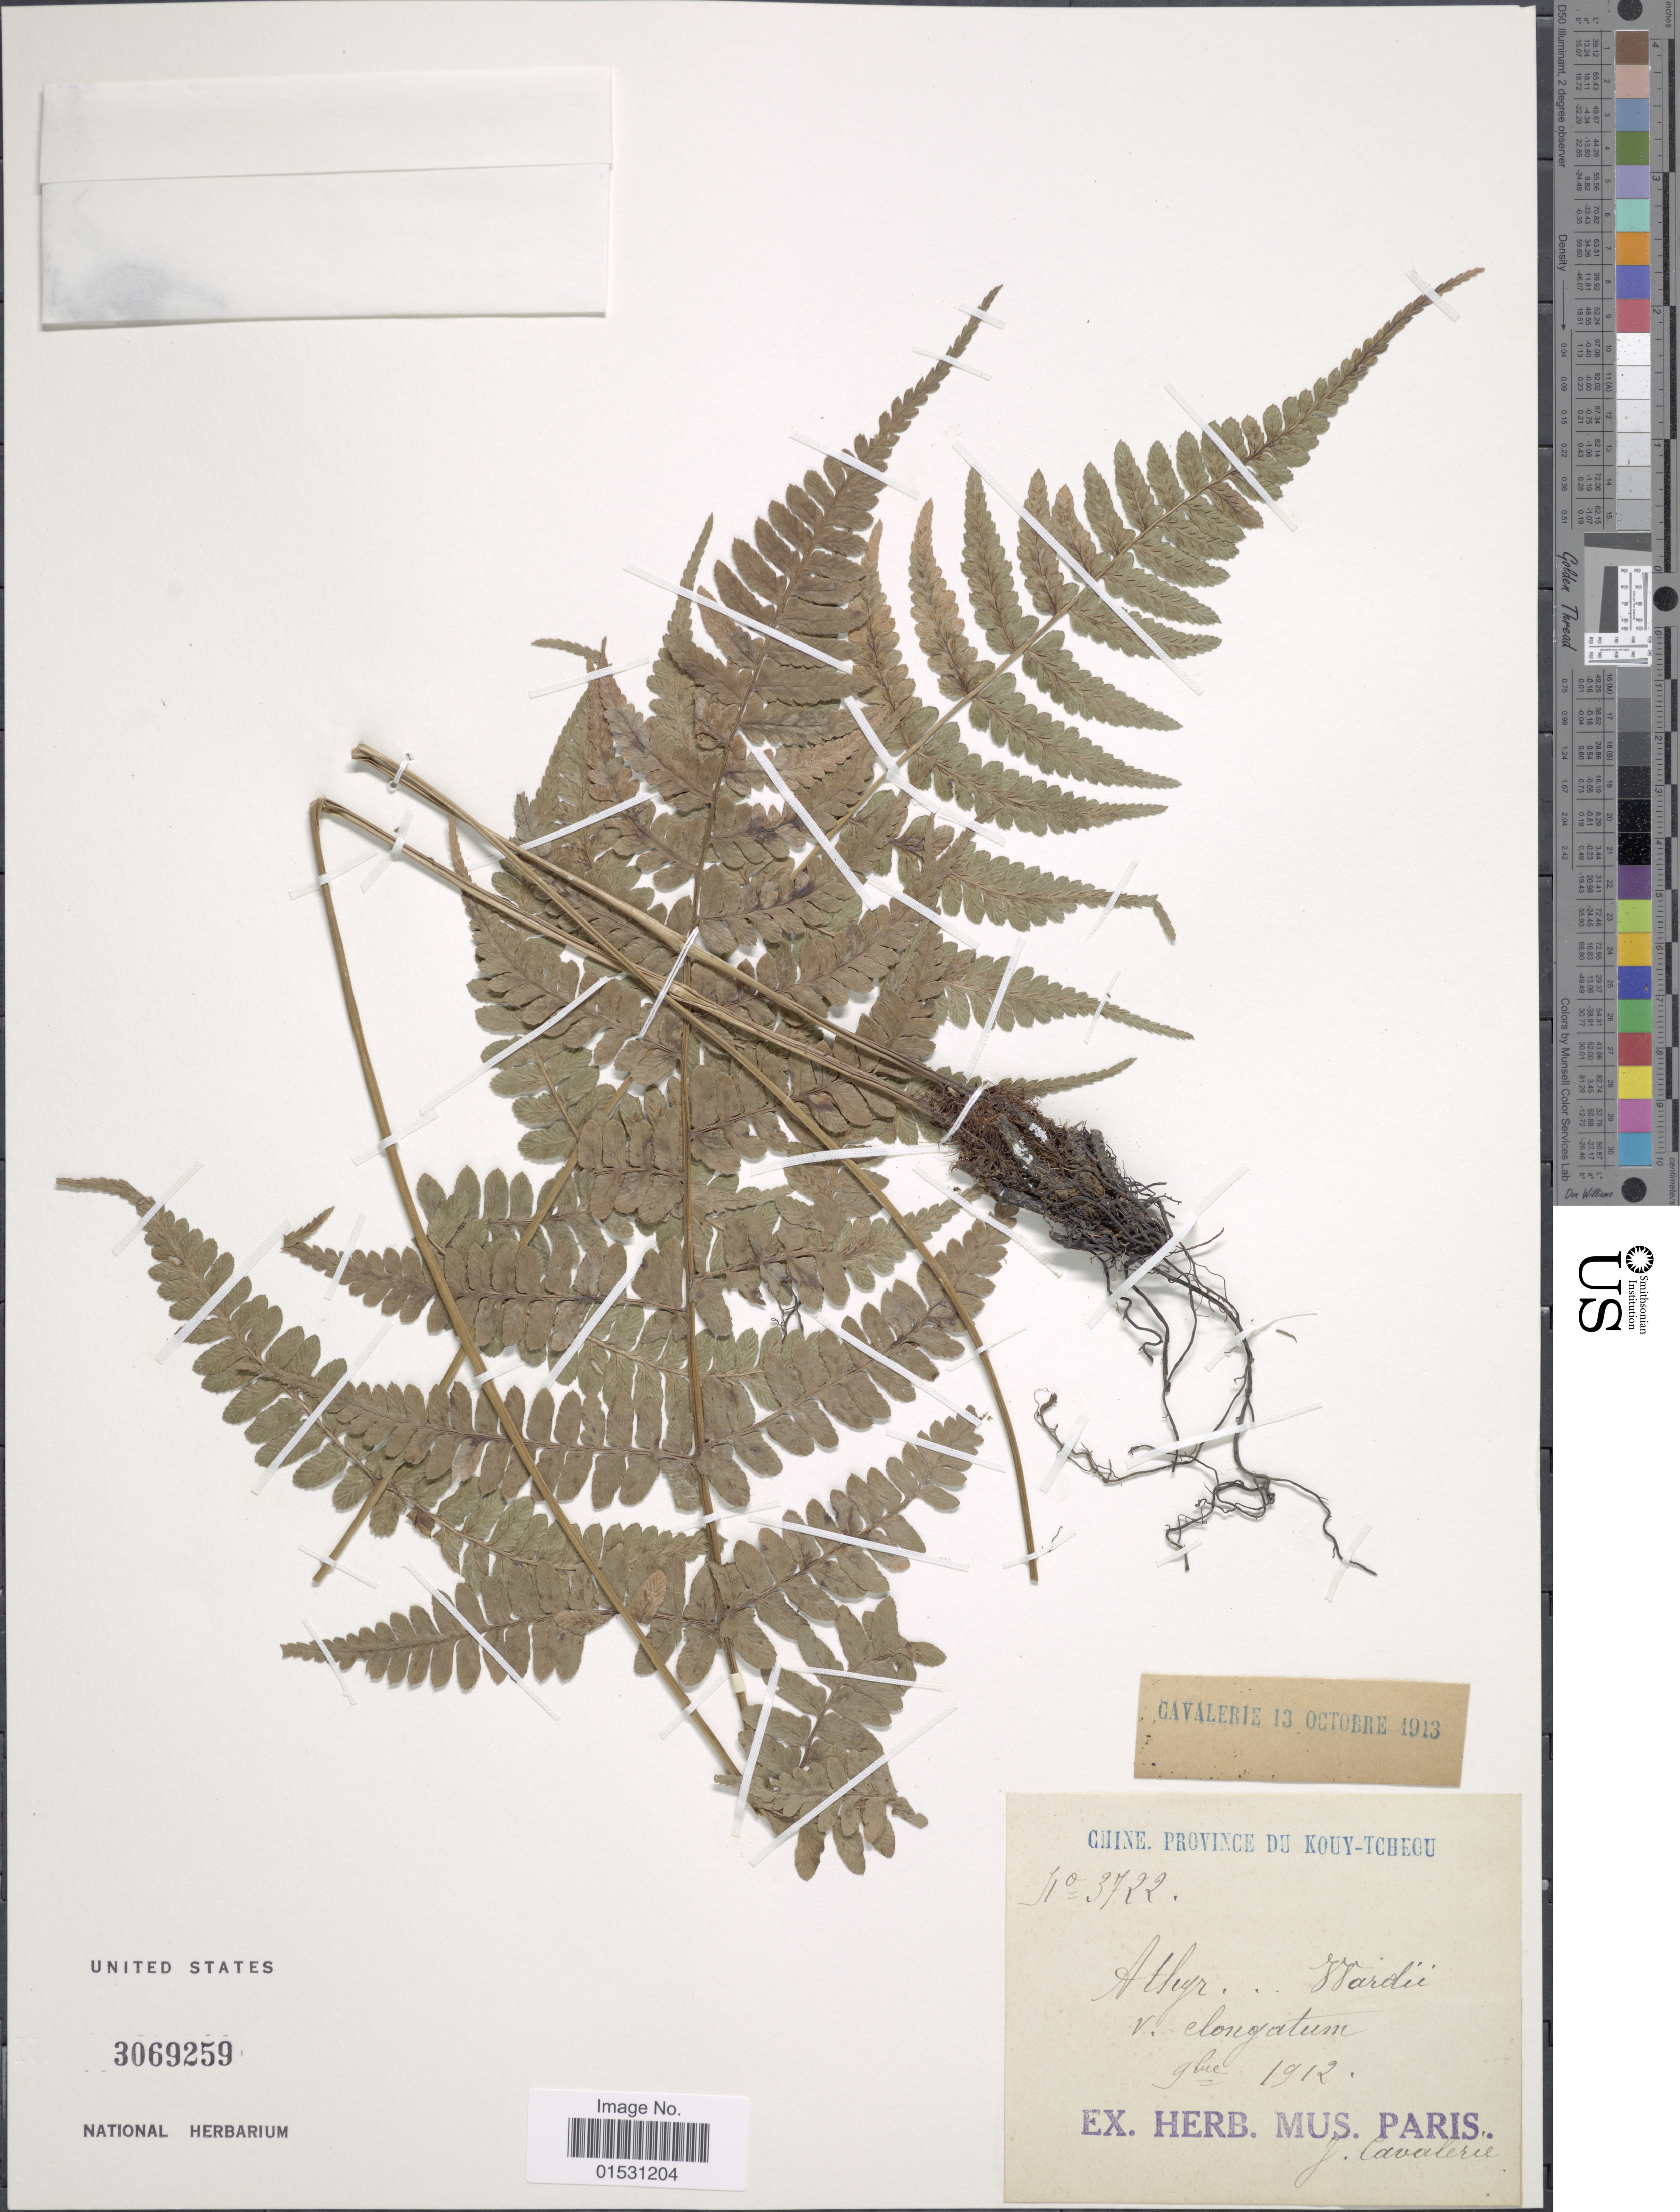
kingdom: Plantae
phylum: Tracheophyta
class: Polypodiopsida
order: Polypodiales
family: Athyriaceae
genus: Athyrium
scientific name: Athyrium wardii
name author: (Hook.) Makino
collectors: J. Cavalerie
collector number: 3722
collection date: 1912-11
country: China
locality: Chine. province du Kouy-Tcheou.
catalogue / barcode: US 3069259